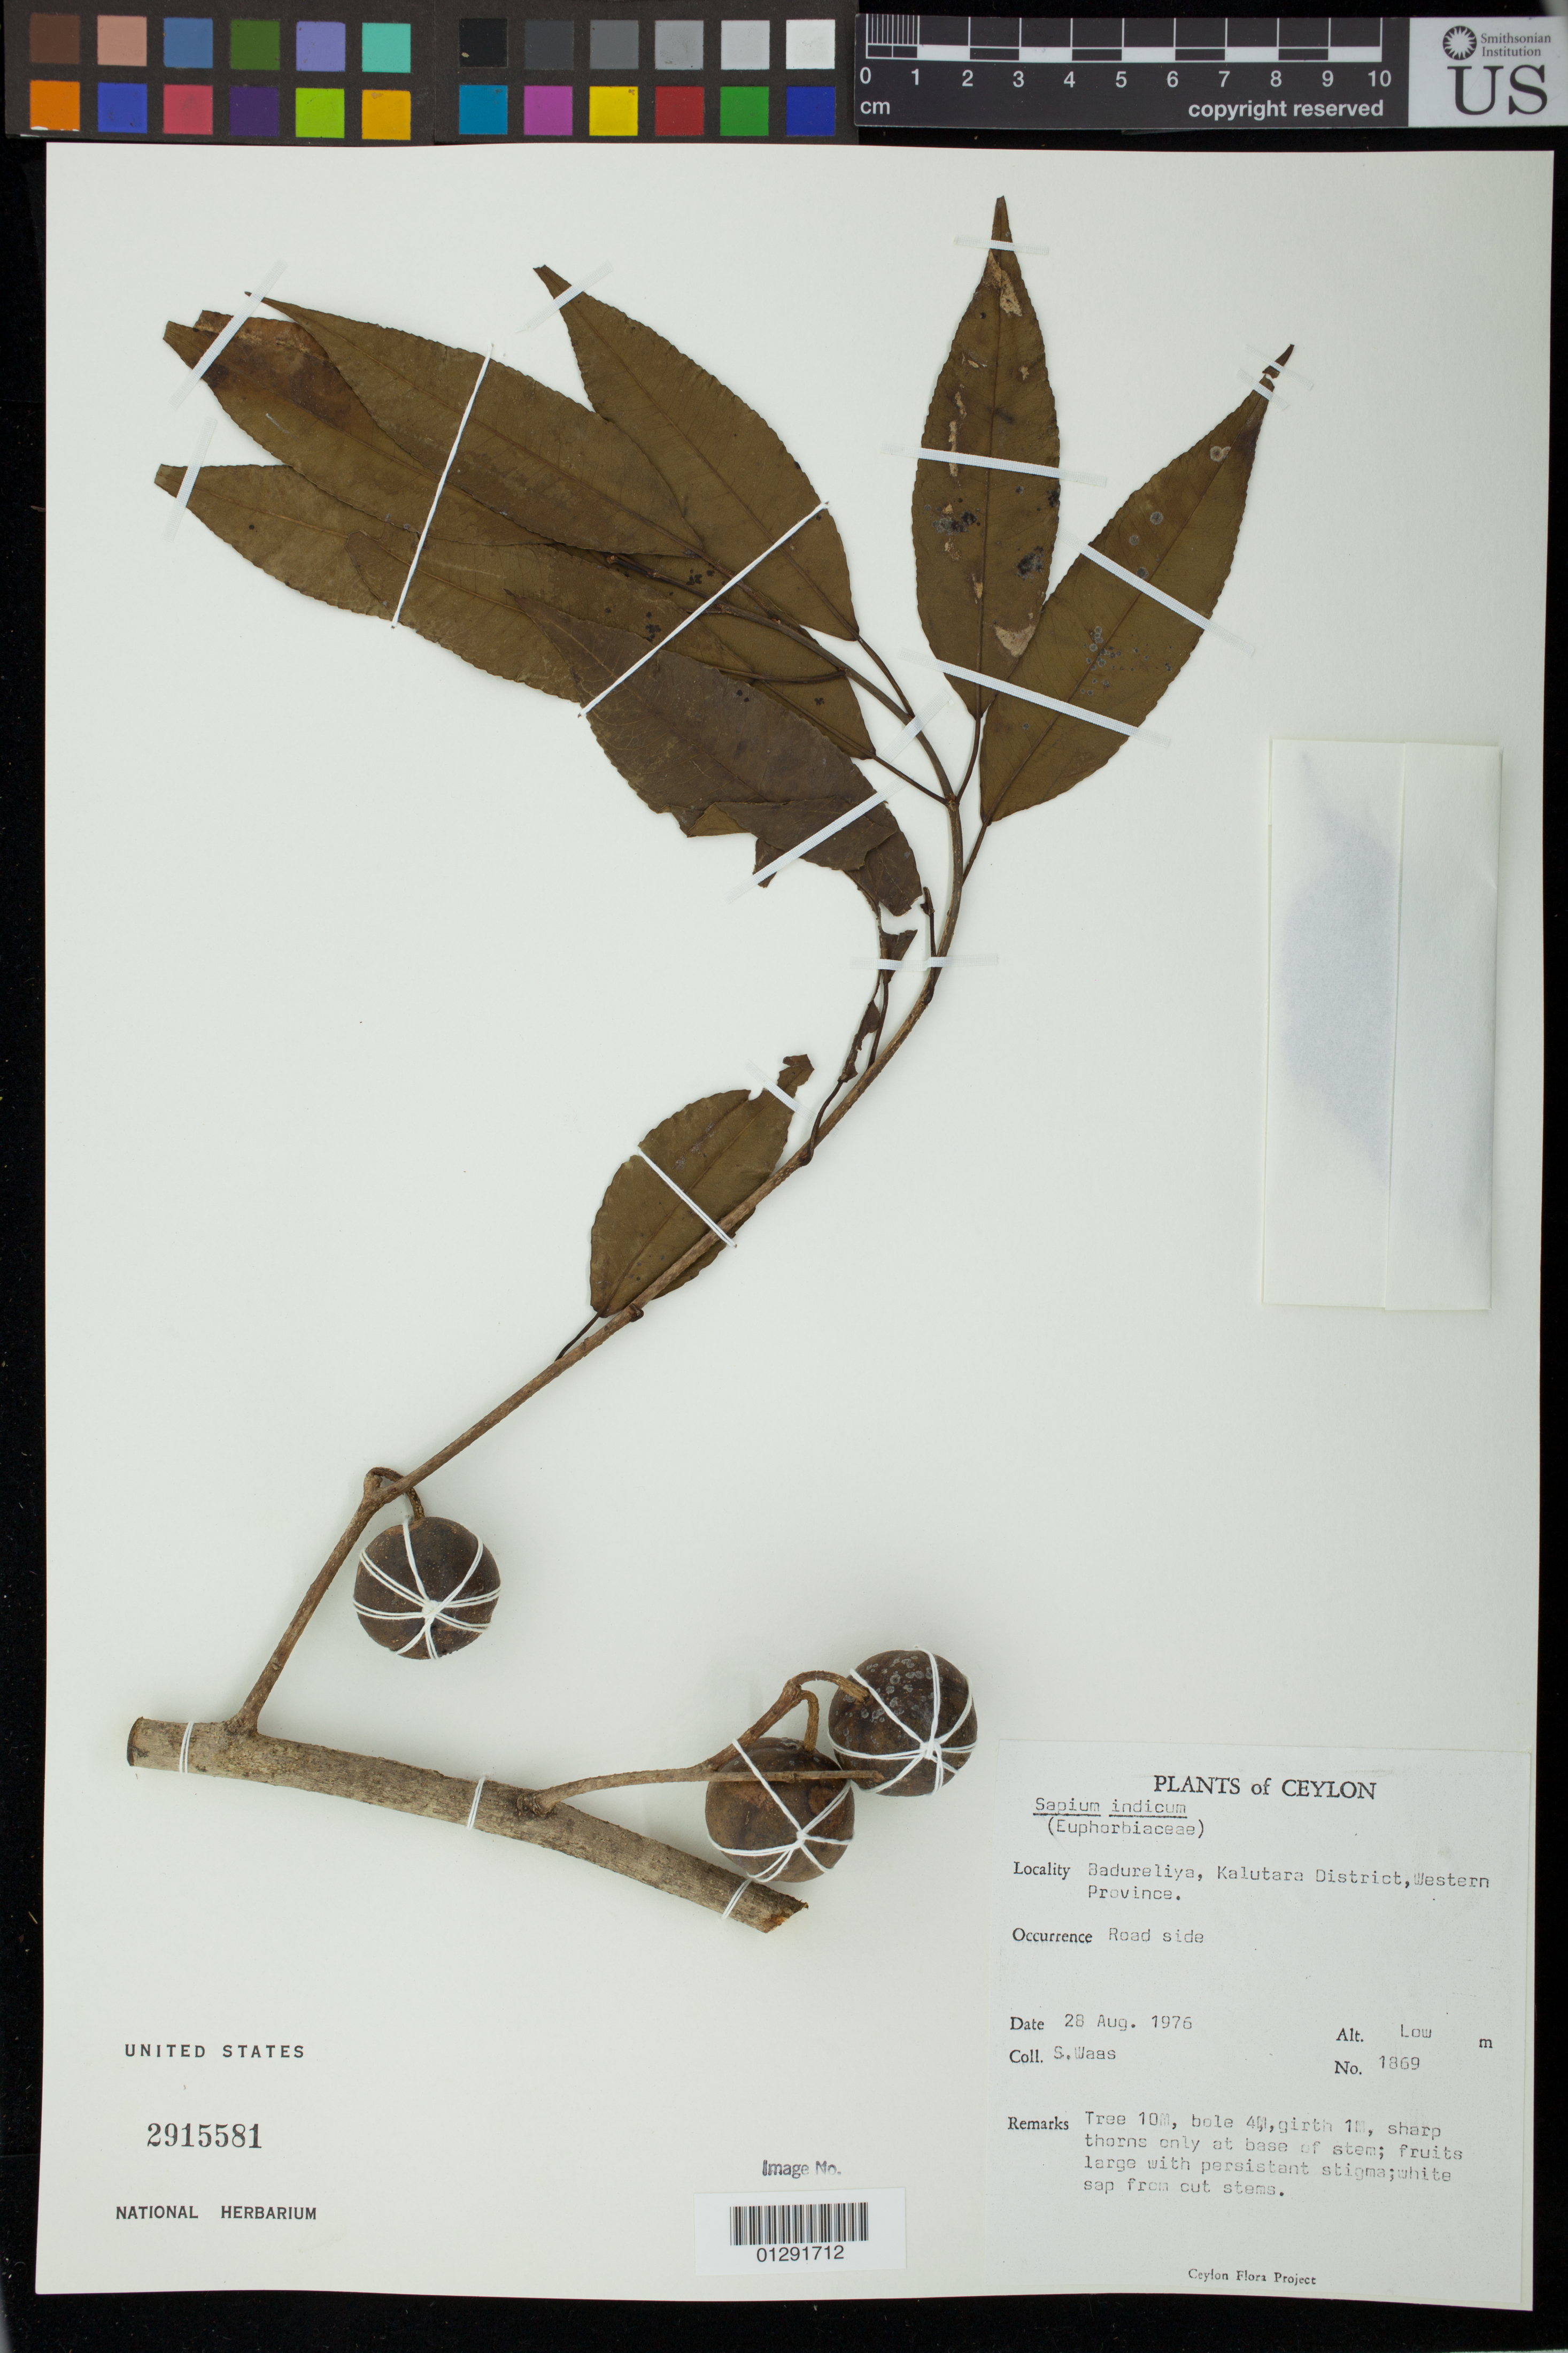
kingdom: Plantae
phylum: Tracheophyta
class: Magnoliopsida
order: Malpighiales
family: Euphorbiaceae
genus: Sapium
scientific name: Sapium indicum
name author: Willd.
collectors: S. Waas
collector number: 1869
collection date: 1976-08-28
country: Sri Lanka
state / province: Western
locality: Badureliya, Kalutara District, Western Province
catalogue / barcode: US 2915581